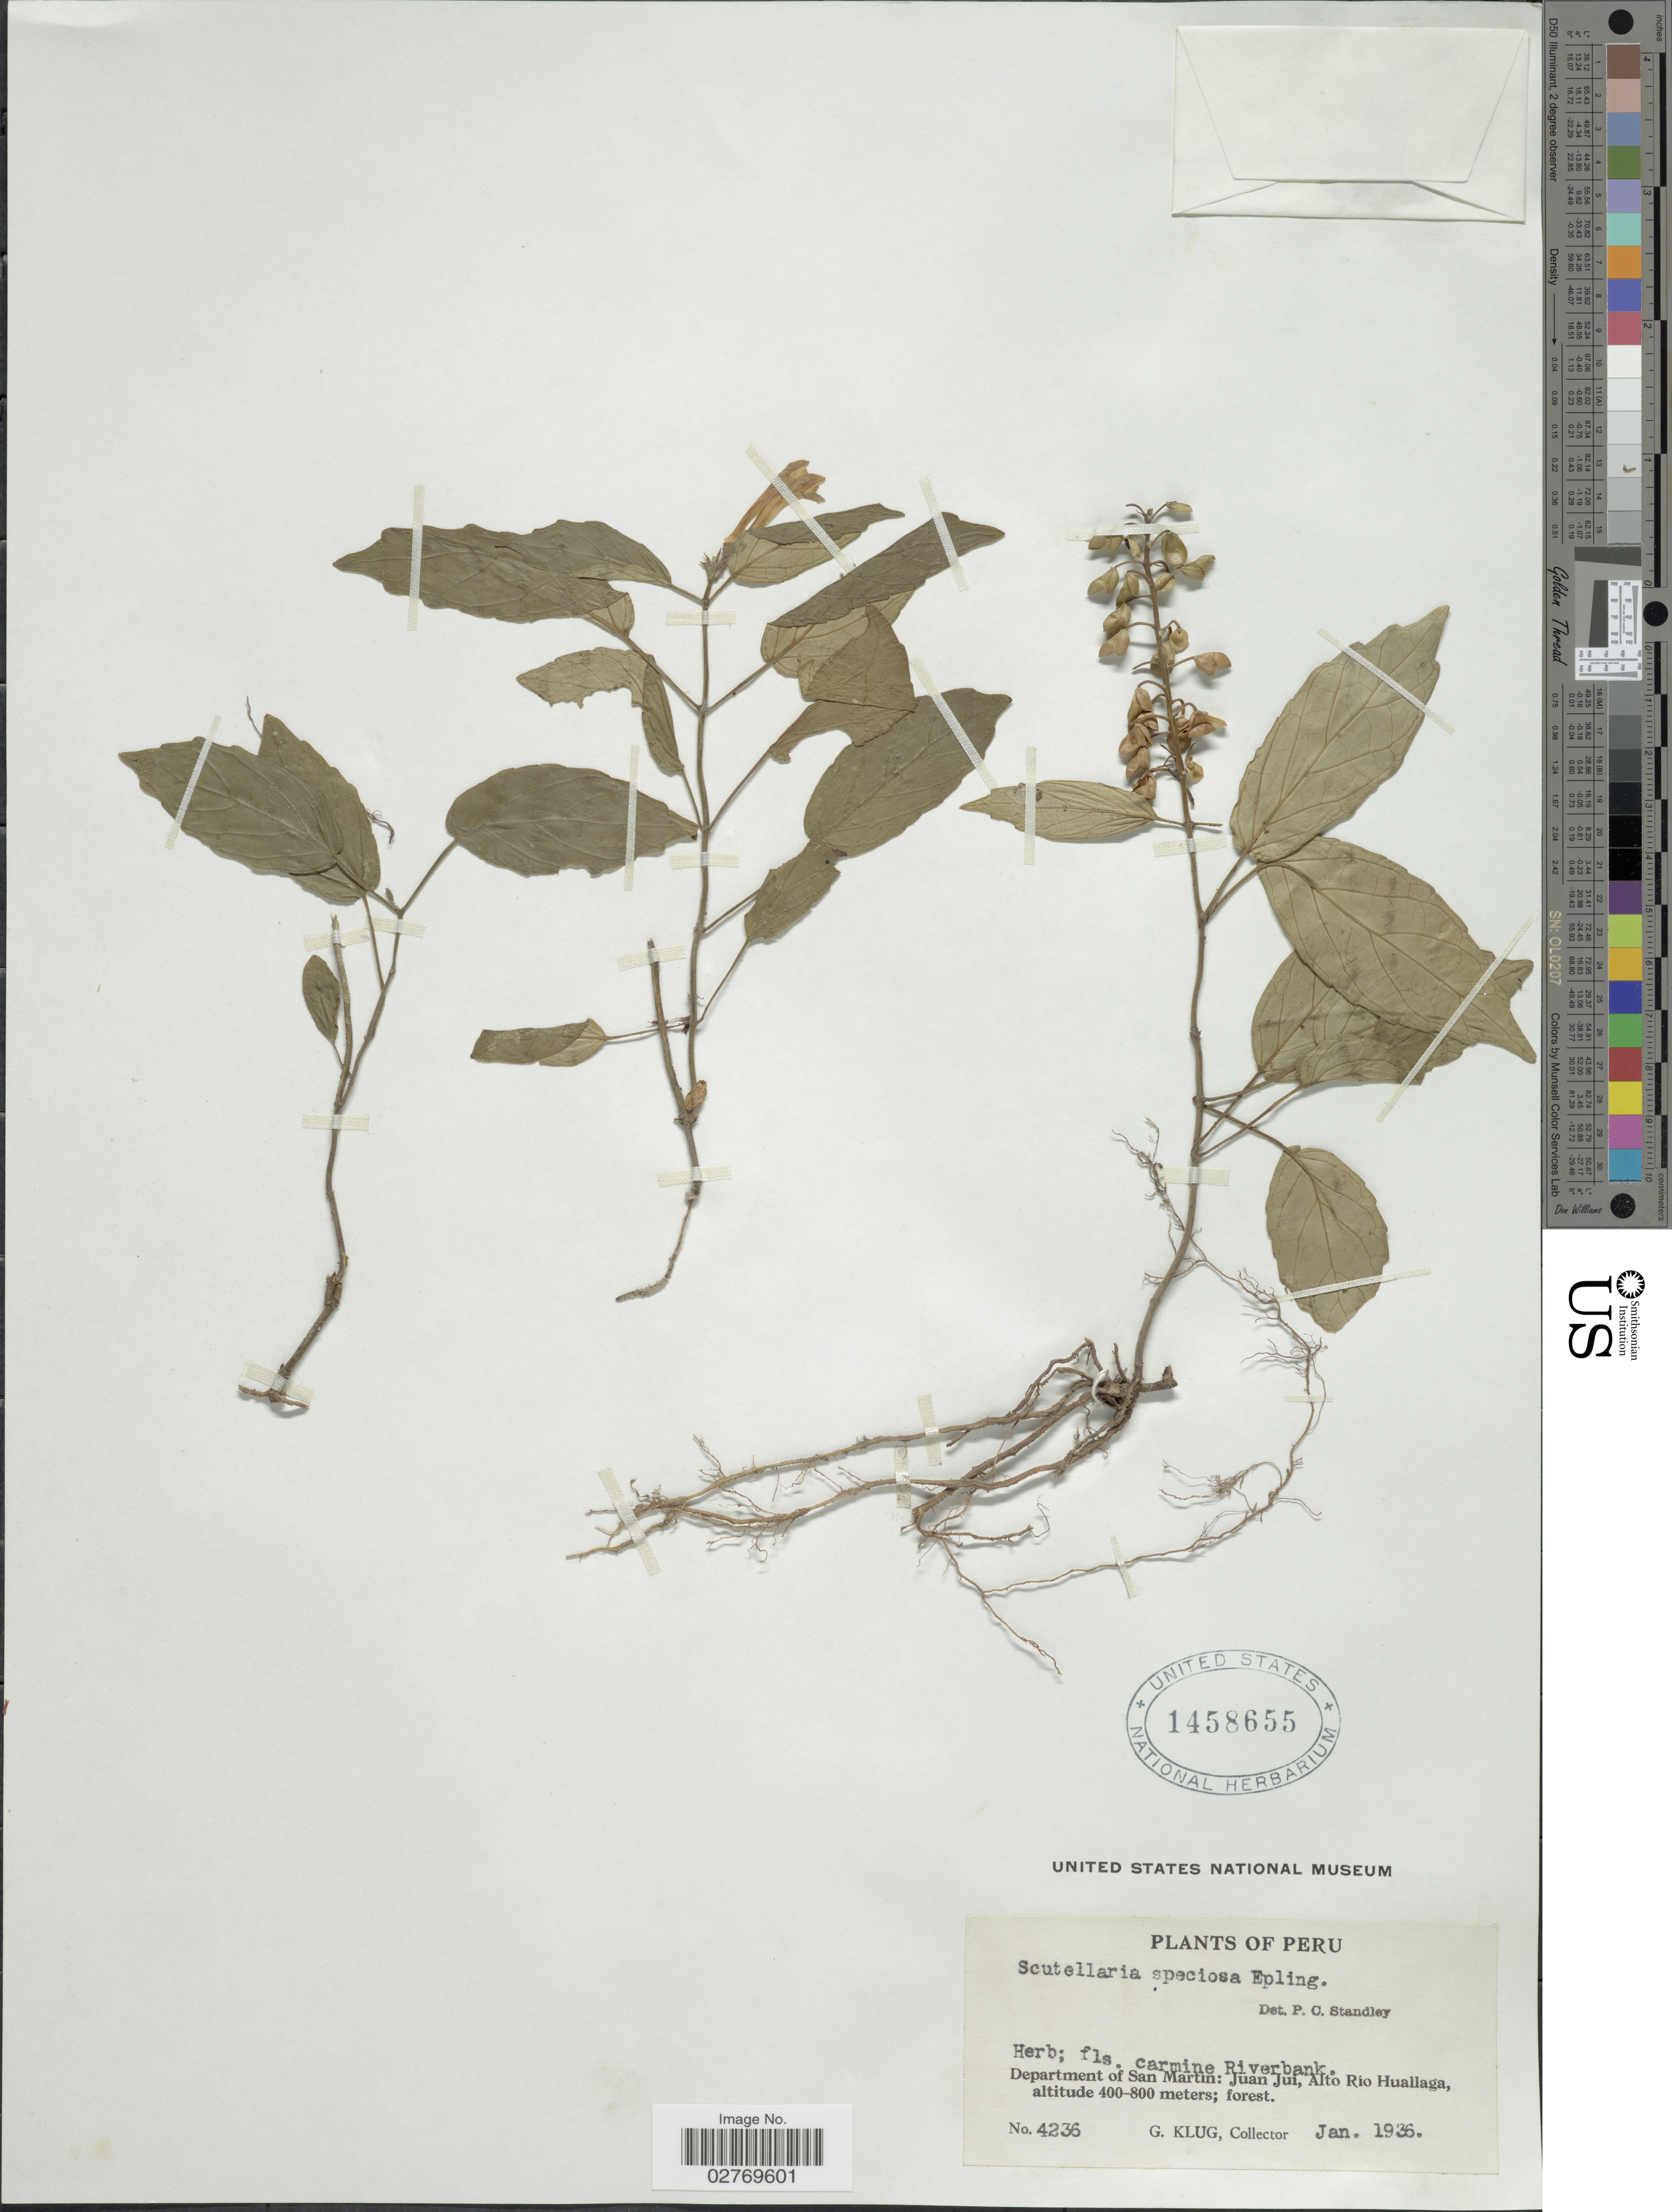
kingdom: Plantae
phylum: Tracheophyta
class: Magnoliopsida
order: Lamiales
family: Lamiaceae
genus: Scutellaria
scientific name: Scutellaria speciosa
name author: Epling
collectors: G. Klug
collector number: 4236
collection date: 1936-01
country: Peru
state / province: San Martín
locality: Department of San Martin: Juan Jui, Alto Río Huallaga.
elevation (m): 400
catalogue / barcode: US 1458655